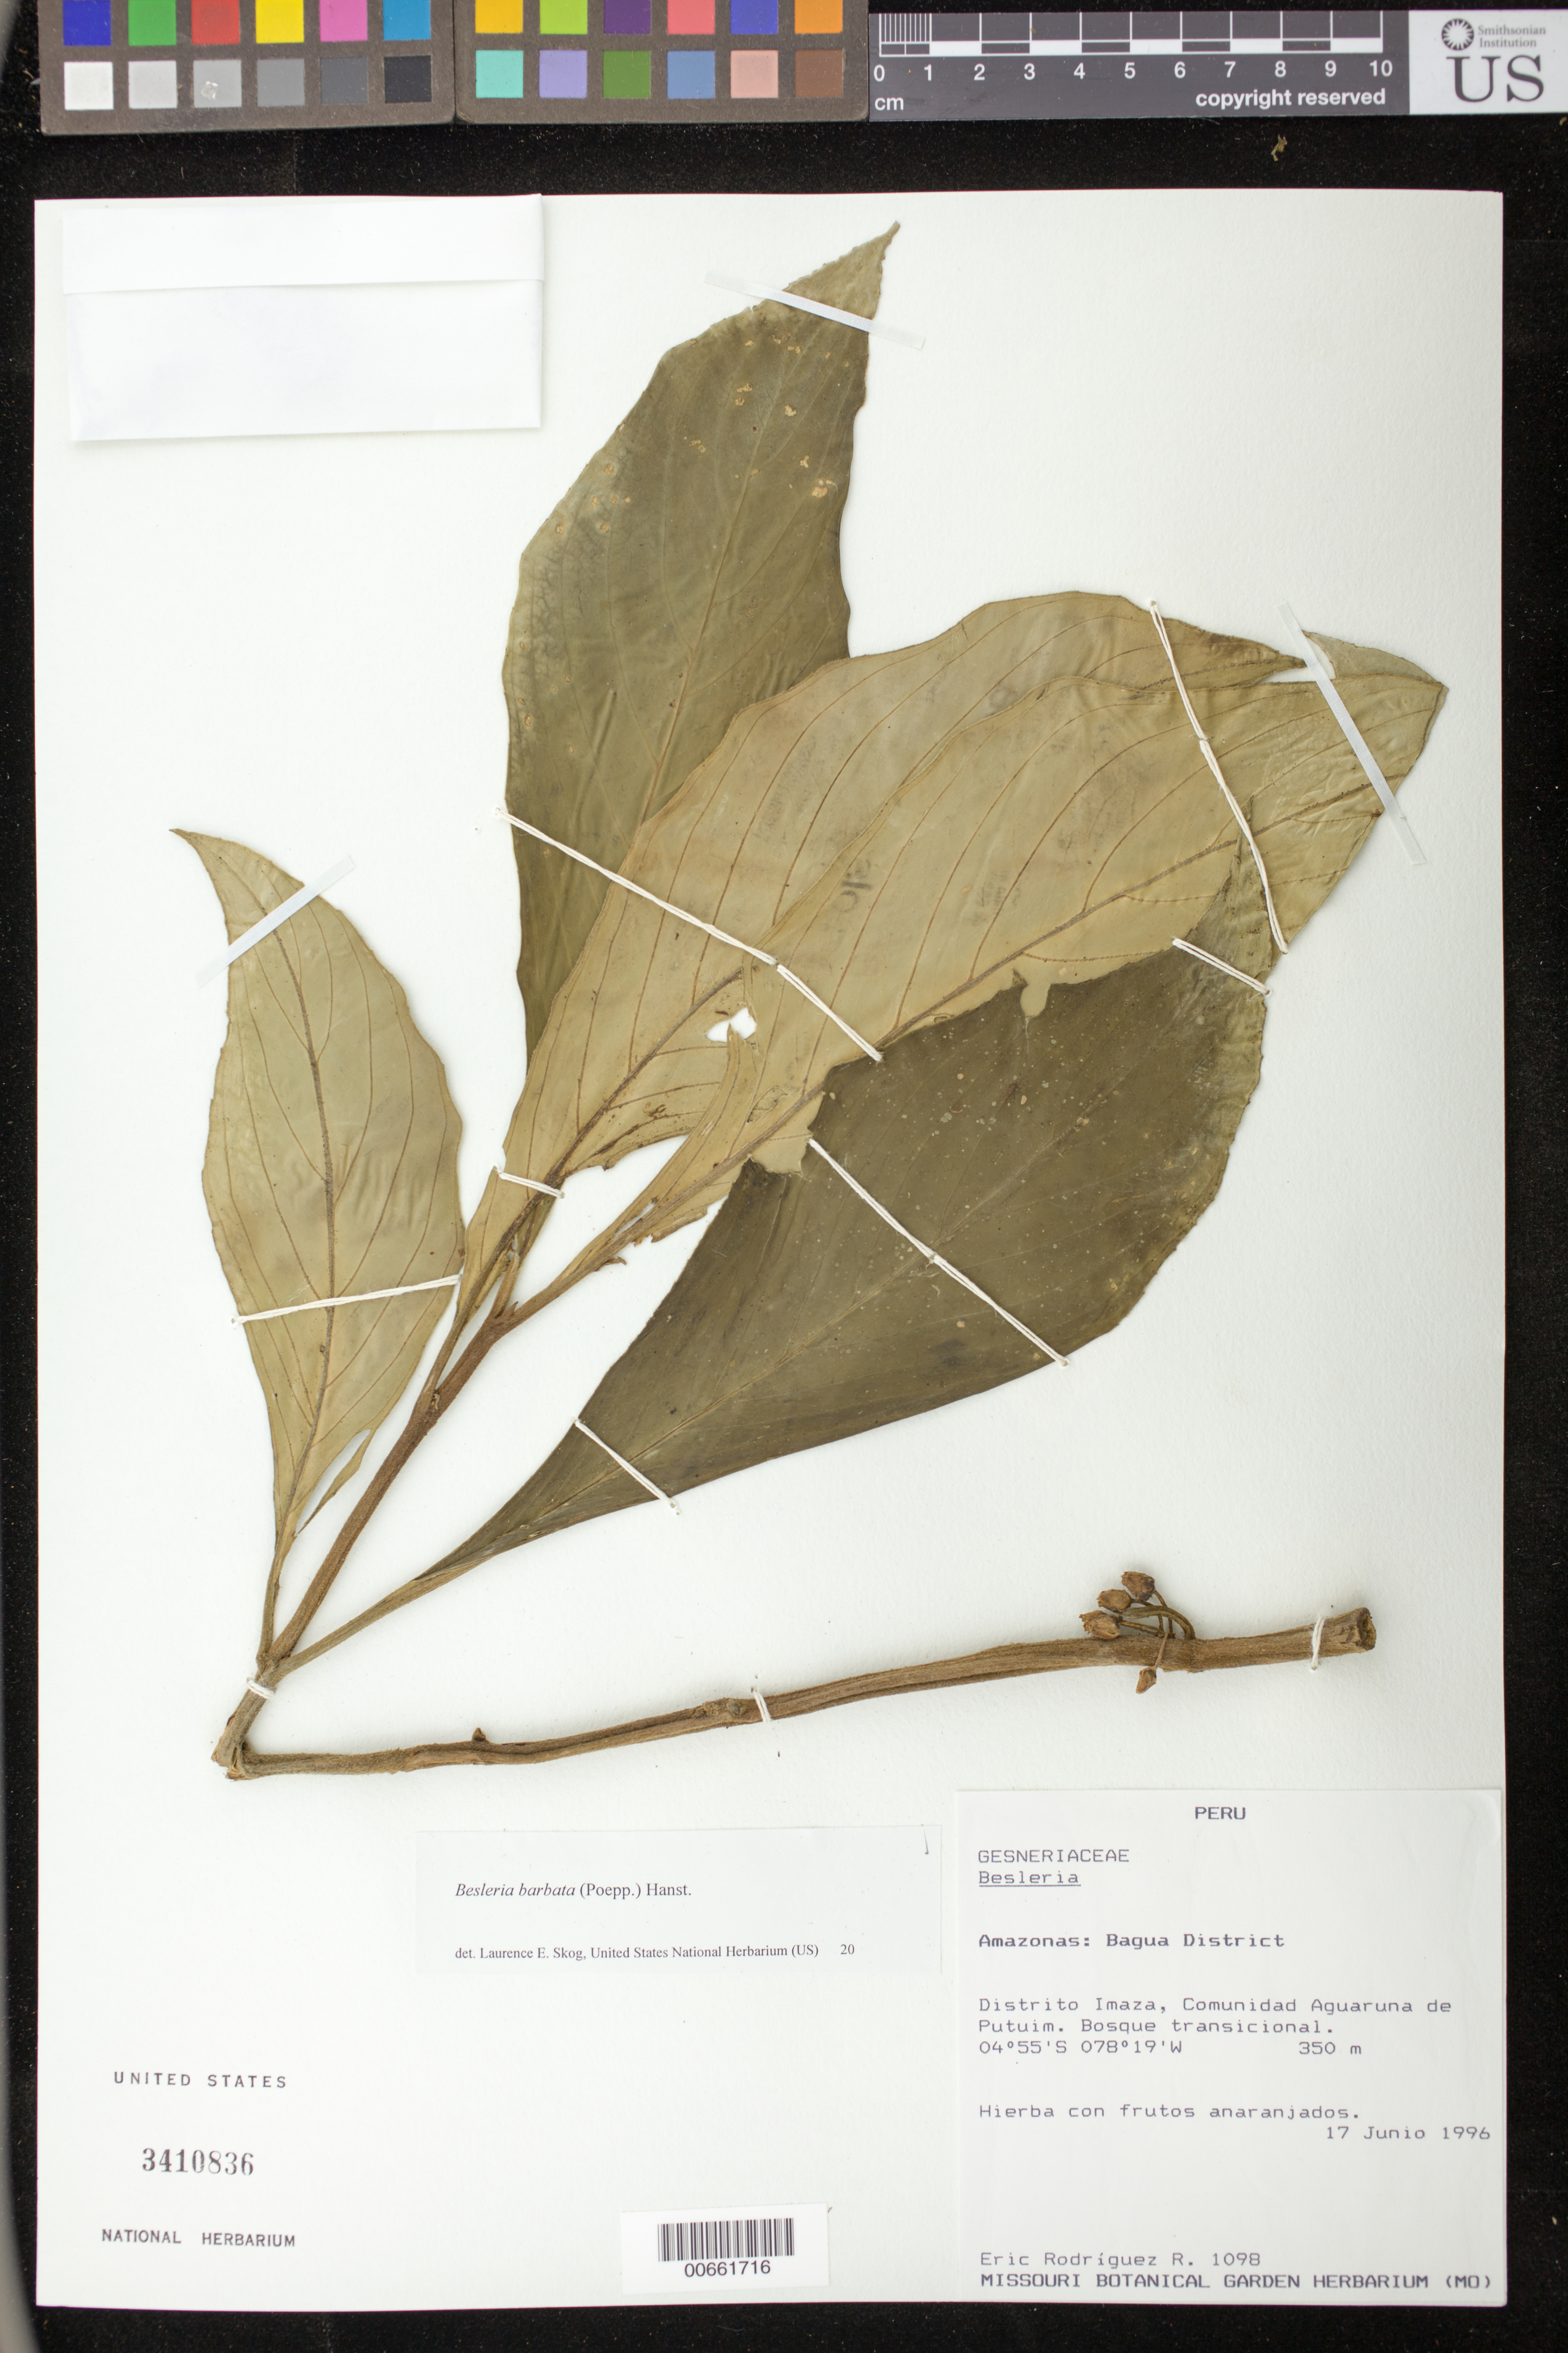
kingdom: Plantae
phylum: Tracheophyta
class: Magnoliopsida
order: Lamiales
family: Gesneriaceae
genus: Besleria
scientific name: Besleria barbata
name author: (Poepp.) Hanst.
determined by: Skog, Laurence E.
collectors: E. Rodriguez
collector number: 1098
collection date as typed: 17 Jun 1996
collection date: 1996-06-17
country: Peru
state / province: Amazonas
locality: Bagua District, Distrito Imaza, comunidad Aguaruna de Putuim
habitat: Bosque transicional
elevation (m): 350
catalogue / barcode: US 3410836